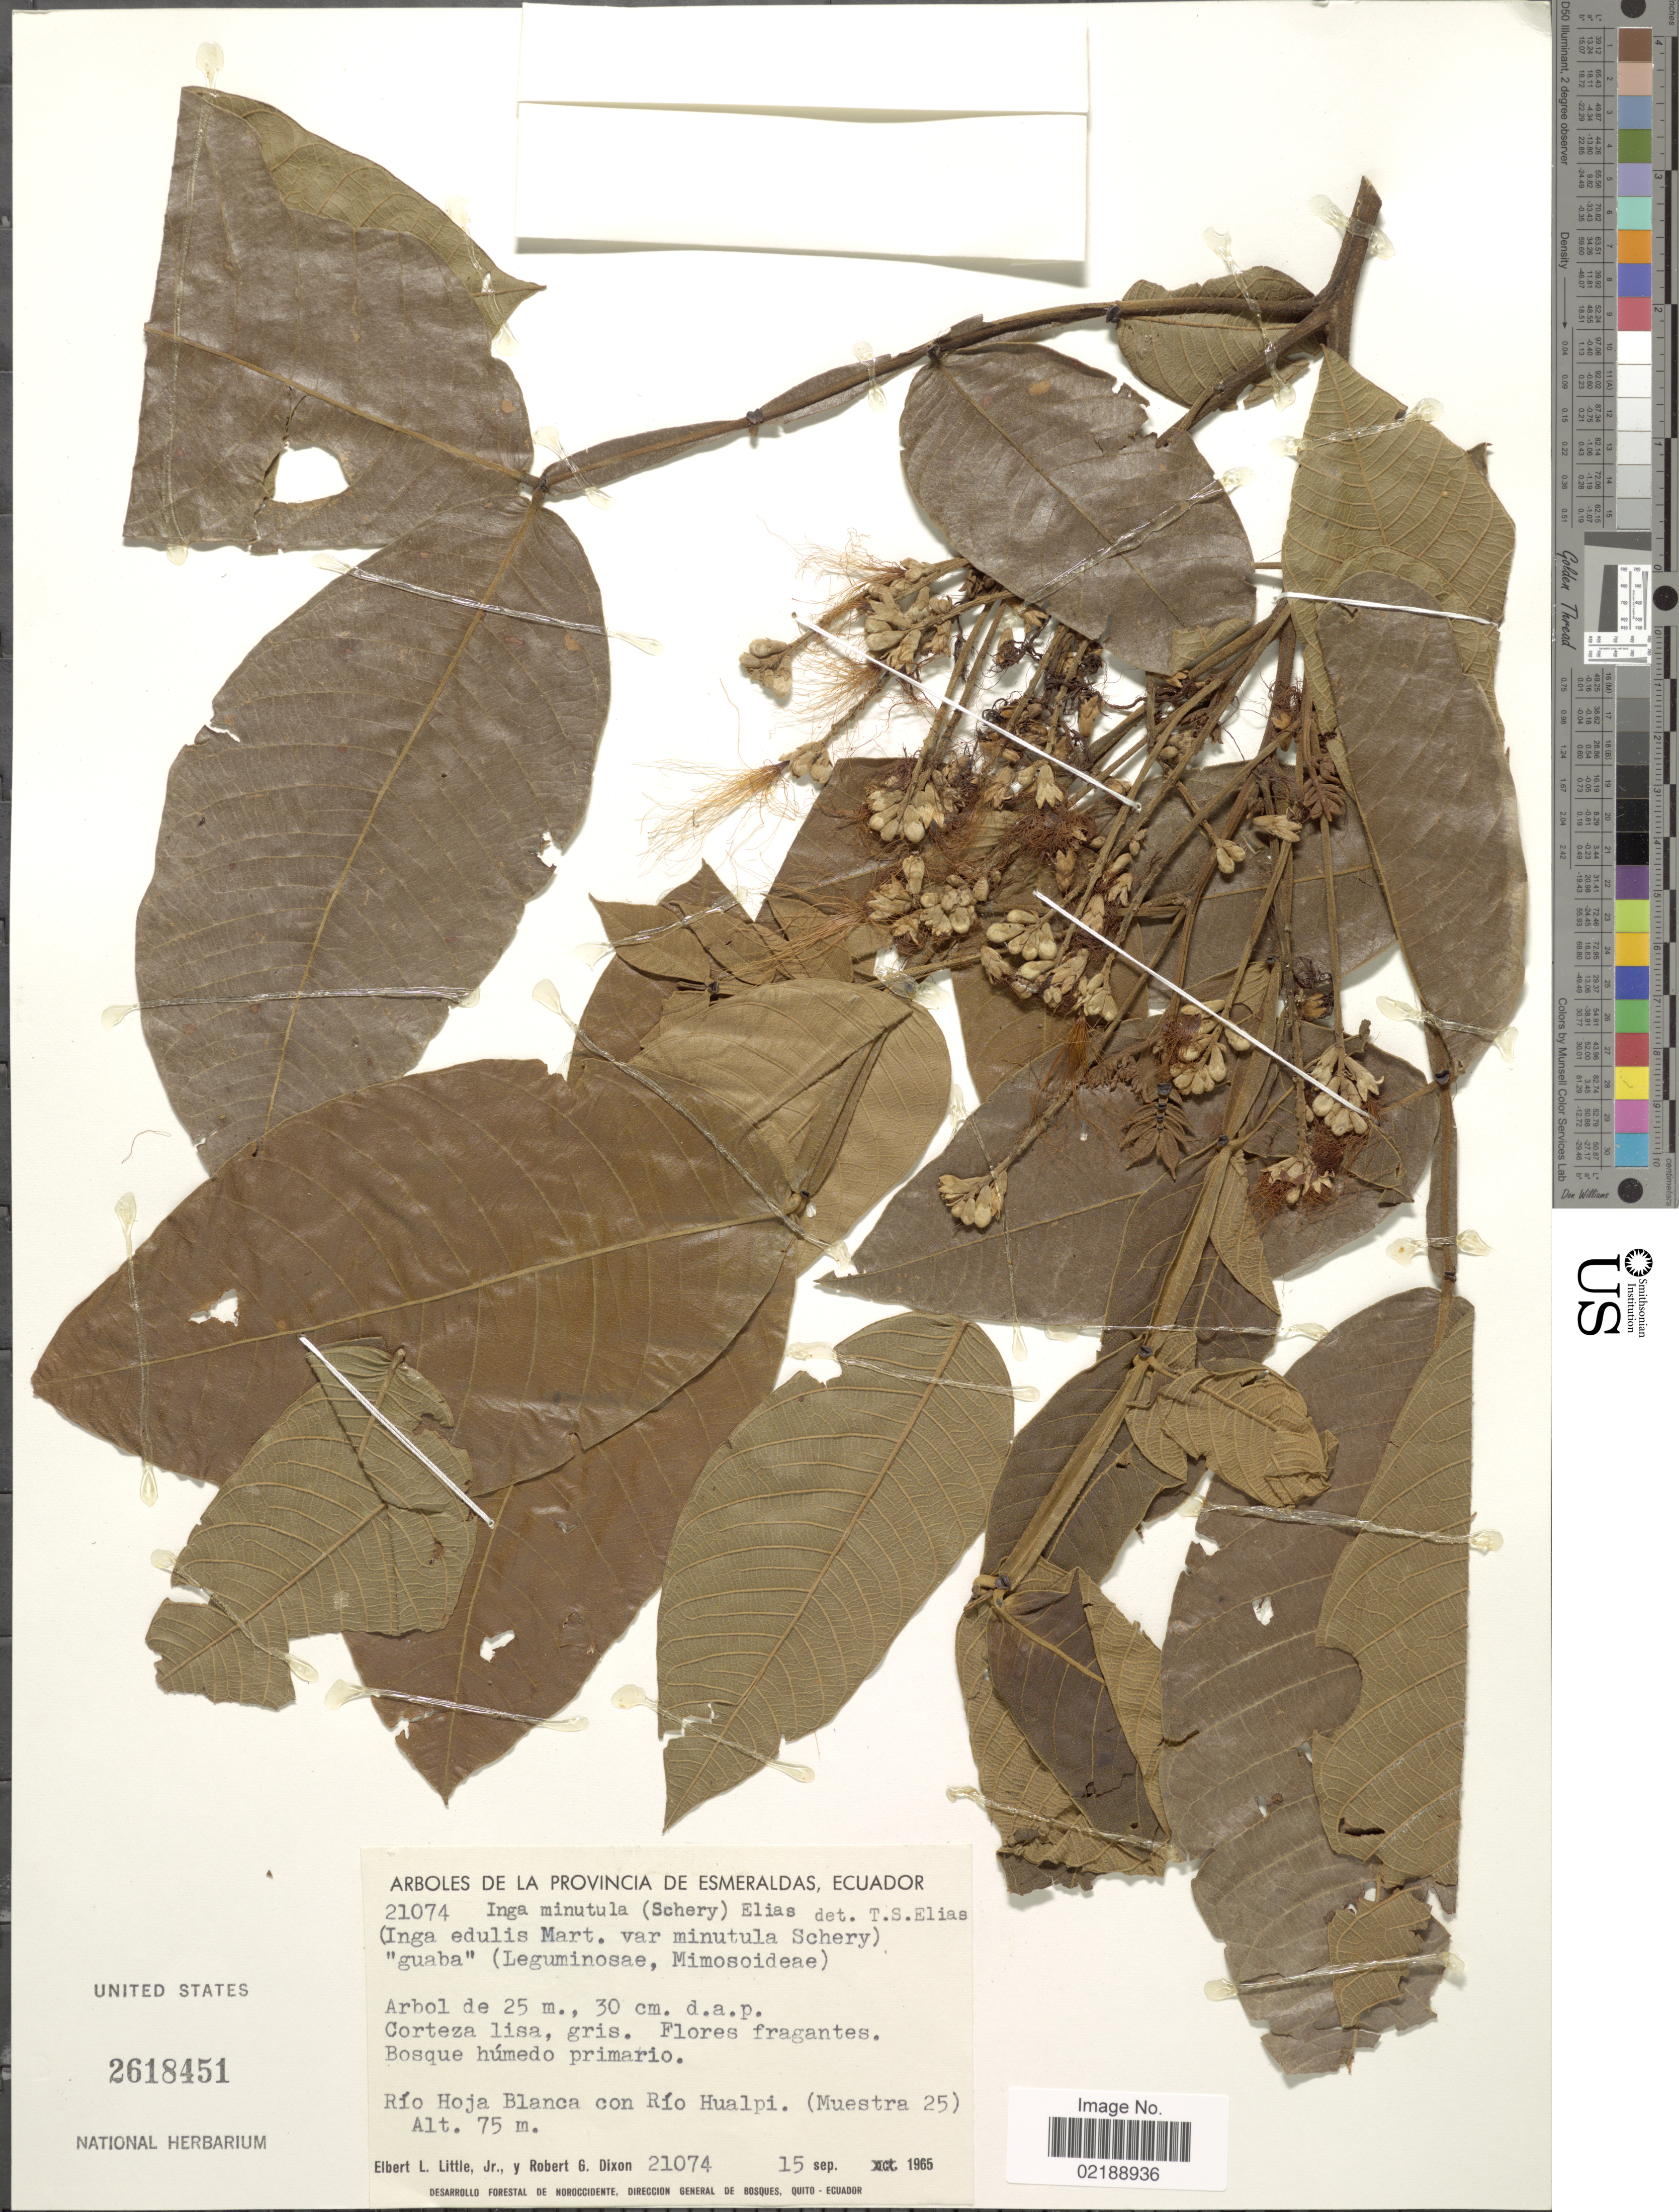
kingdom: Plantae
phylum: Tracheophyta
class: Magnoliopsida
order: Fabales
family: Fabaceae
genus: Inga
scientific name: Inga oerstediana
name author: Benth.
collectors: E. L. Little & R. G. Dixon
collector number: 21074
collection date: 1965-09-15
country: Ecuador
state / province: Esmeraldas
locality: Bosque húmedo primario, Río Hoja Blanca con Río Hualpi (Muestra 25)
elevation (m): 75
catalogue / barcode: US 2618451